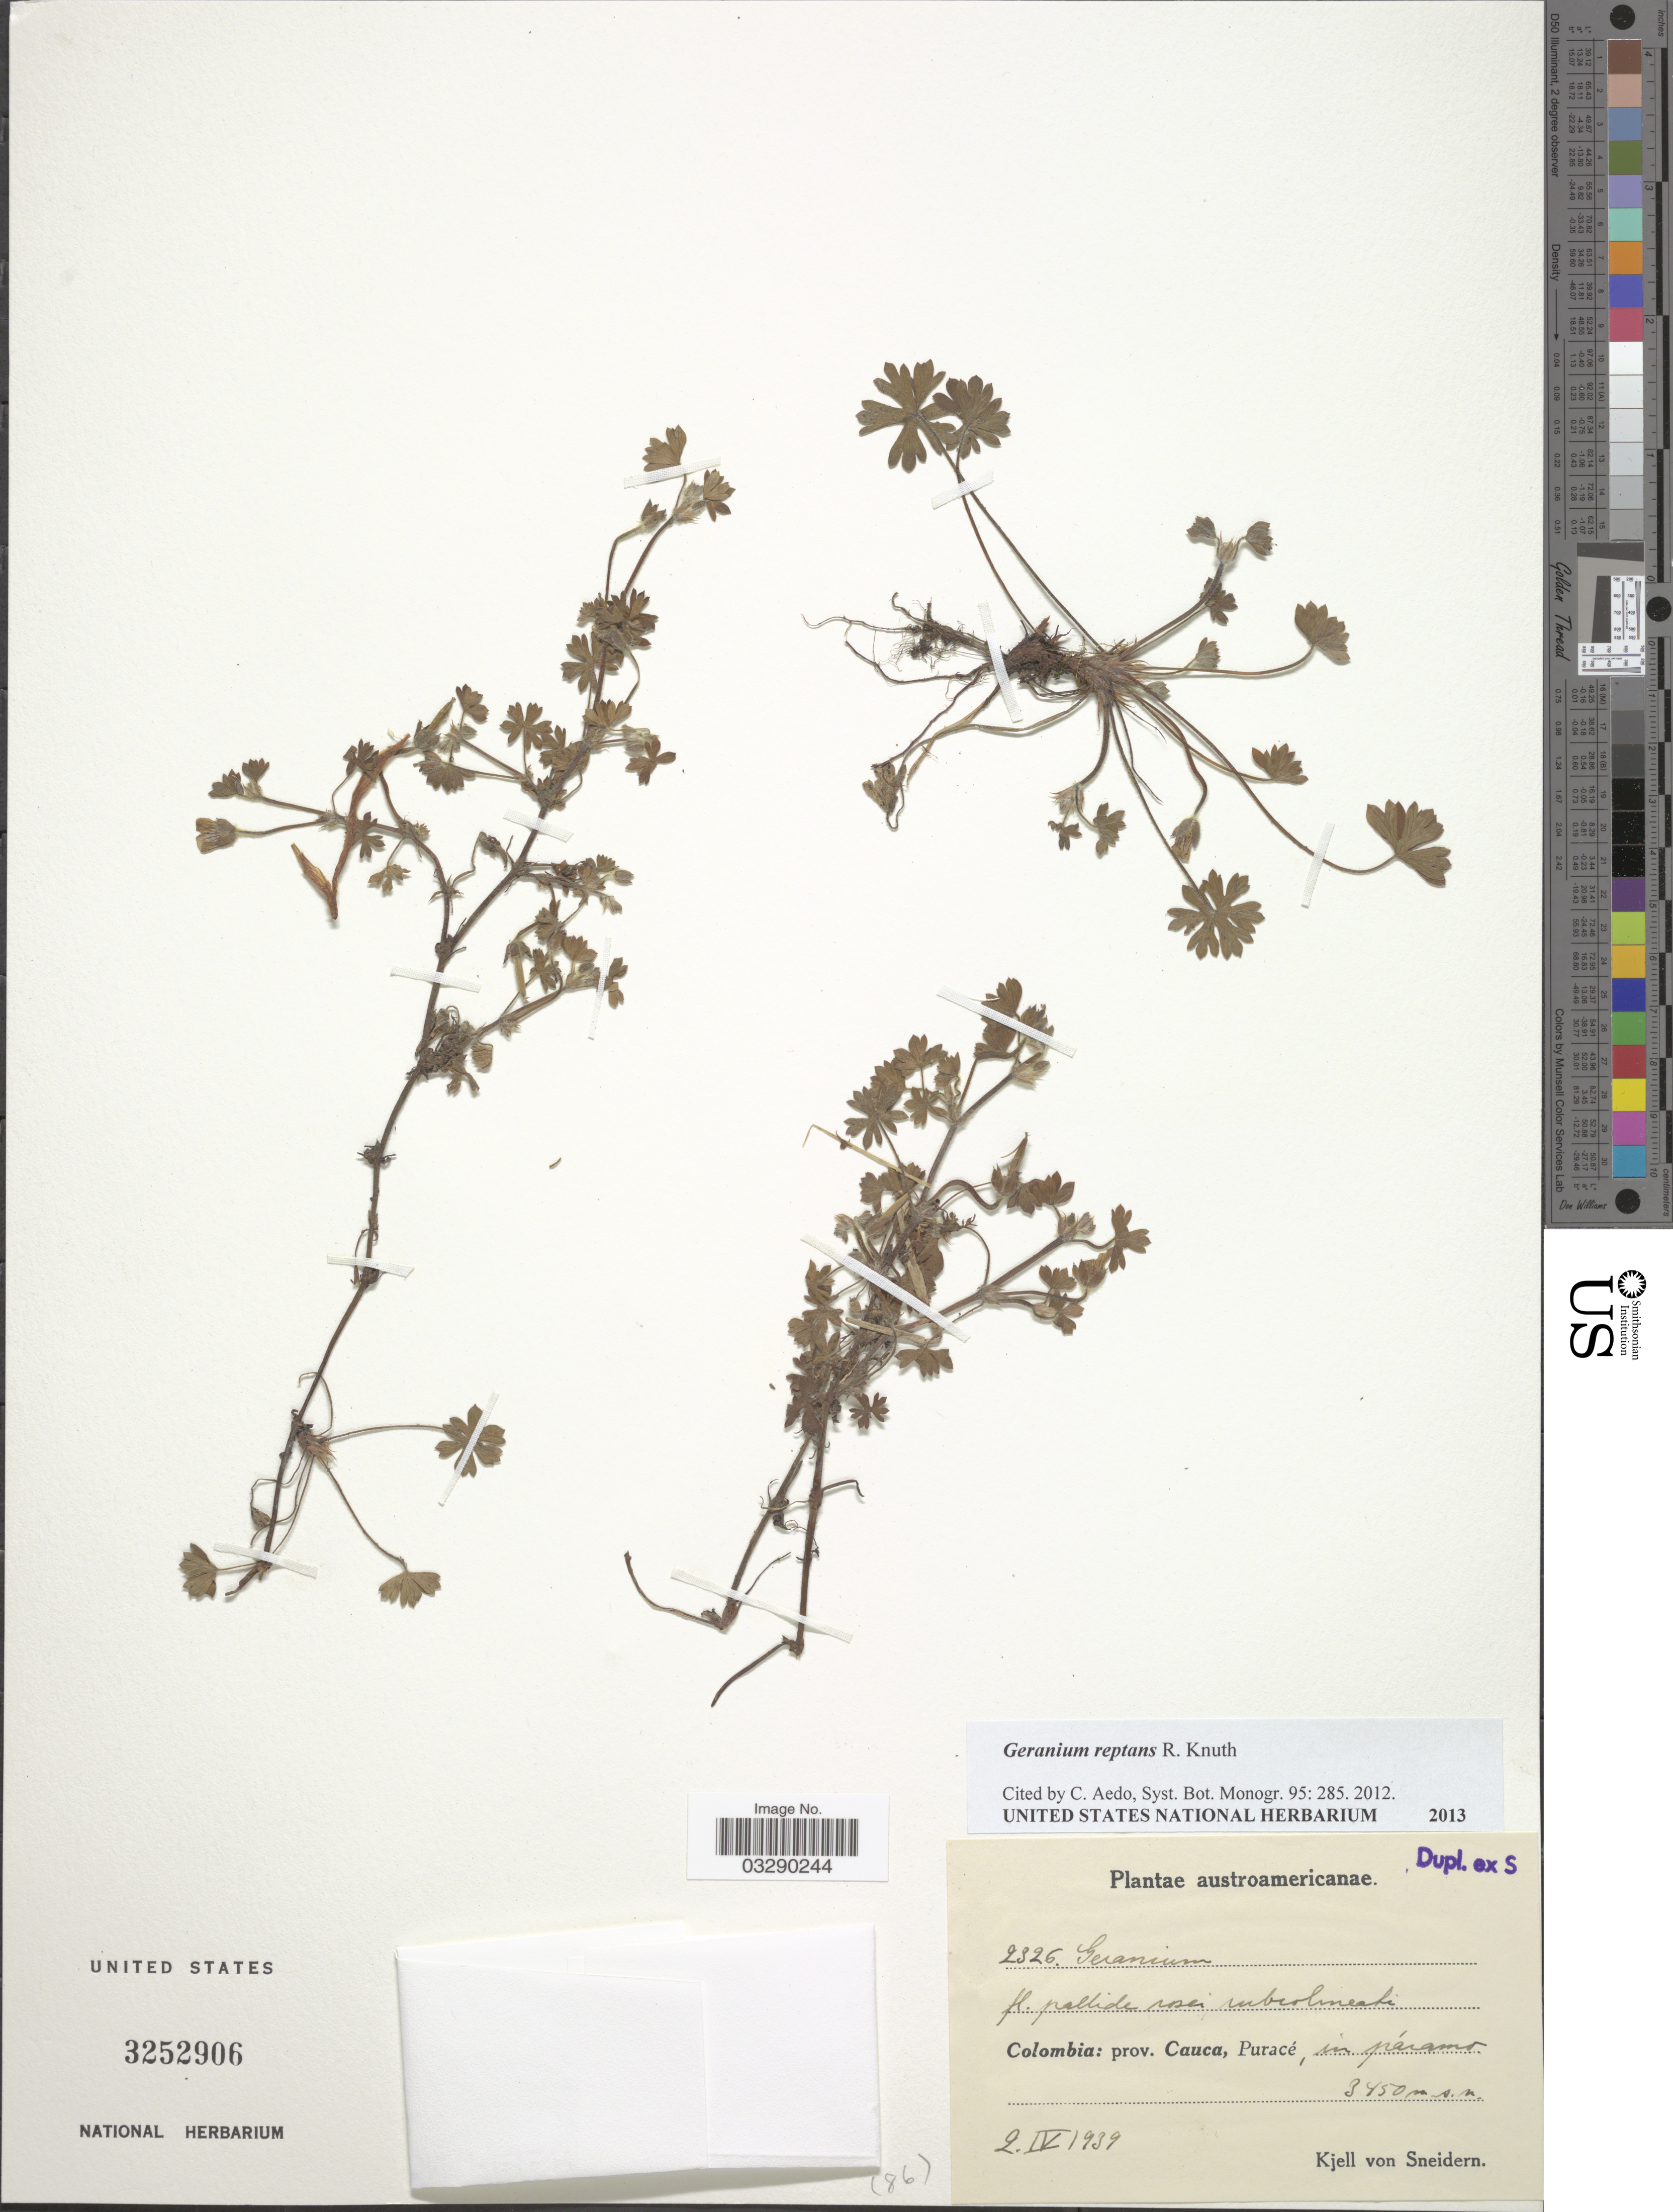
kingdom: Plantae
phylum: Tracheophyta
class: Magnoliopsida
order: Geraniales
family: Geraniaceae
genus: Geranium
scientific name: Geranium reptans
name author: R. Knuth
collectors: K. von Sneidern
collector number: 2326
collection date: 1939-04-02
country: Colombia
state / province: Cauca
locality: Puracé, in páramo.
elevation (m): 3450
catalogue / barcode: US 3252906